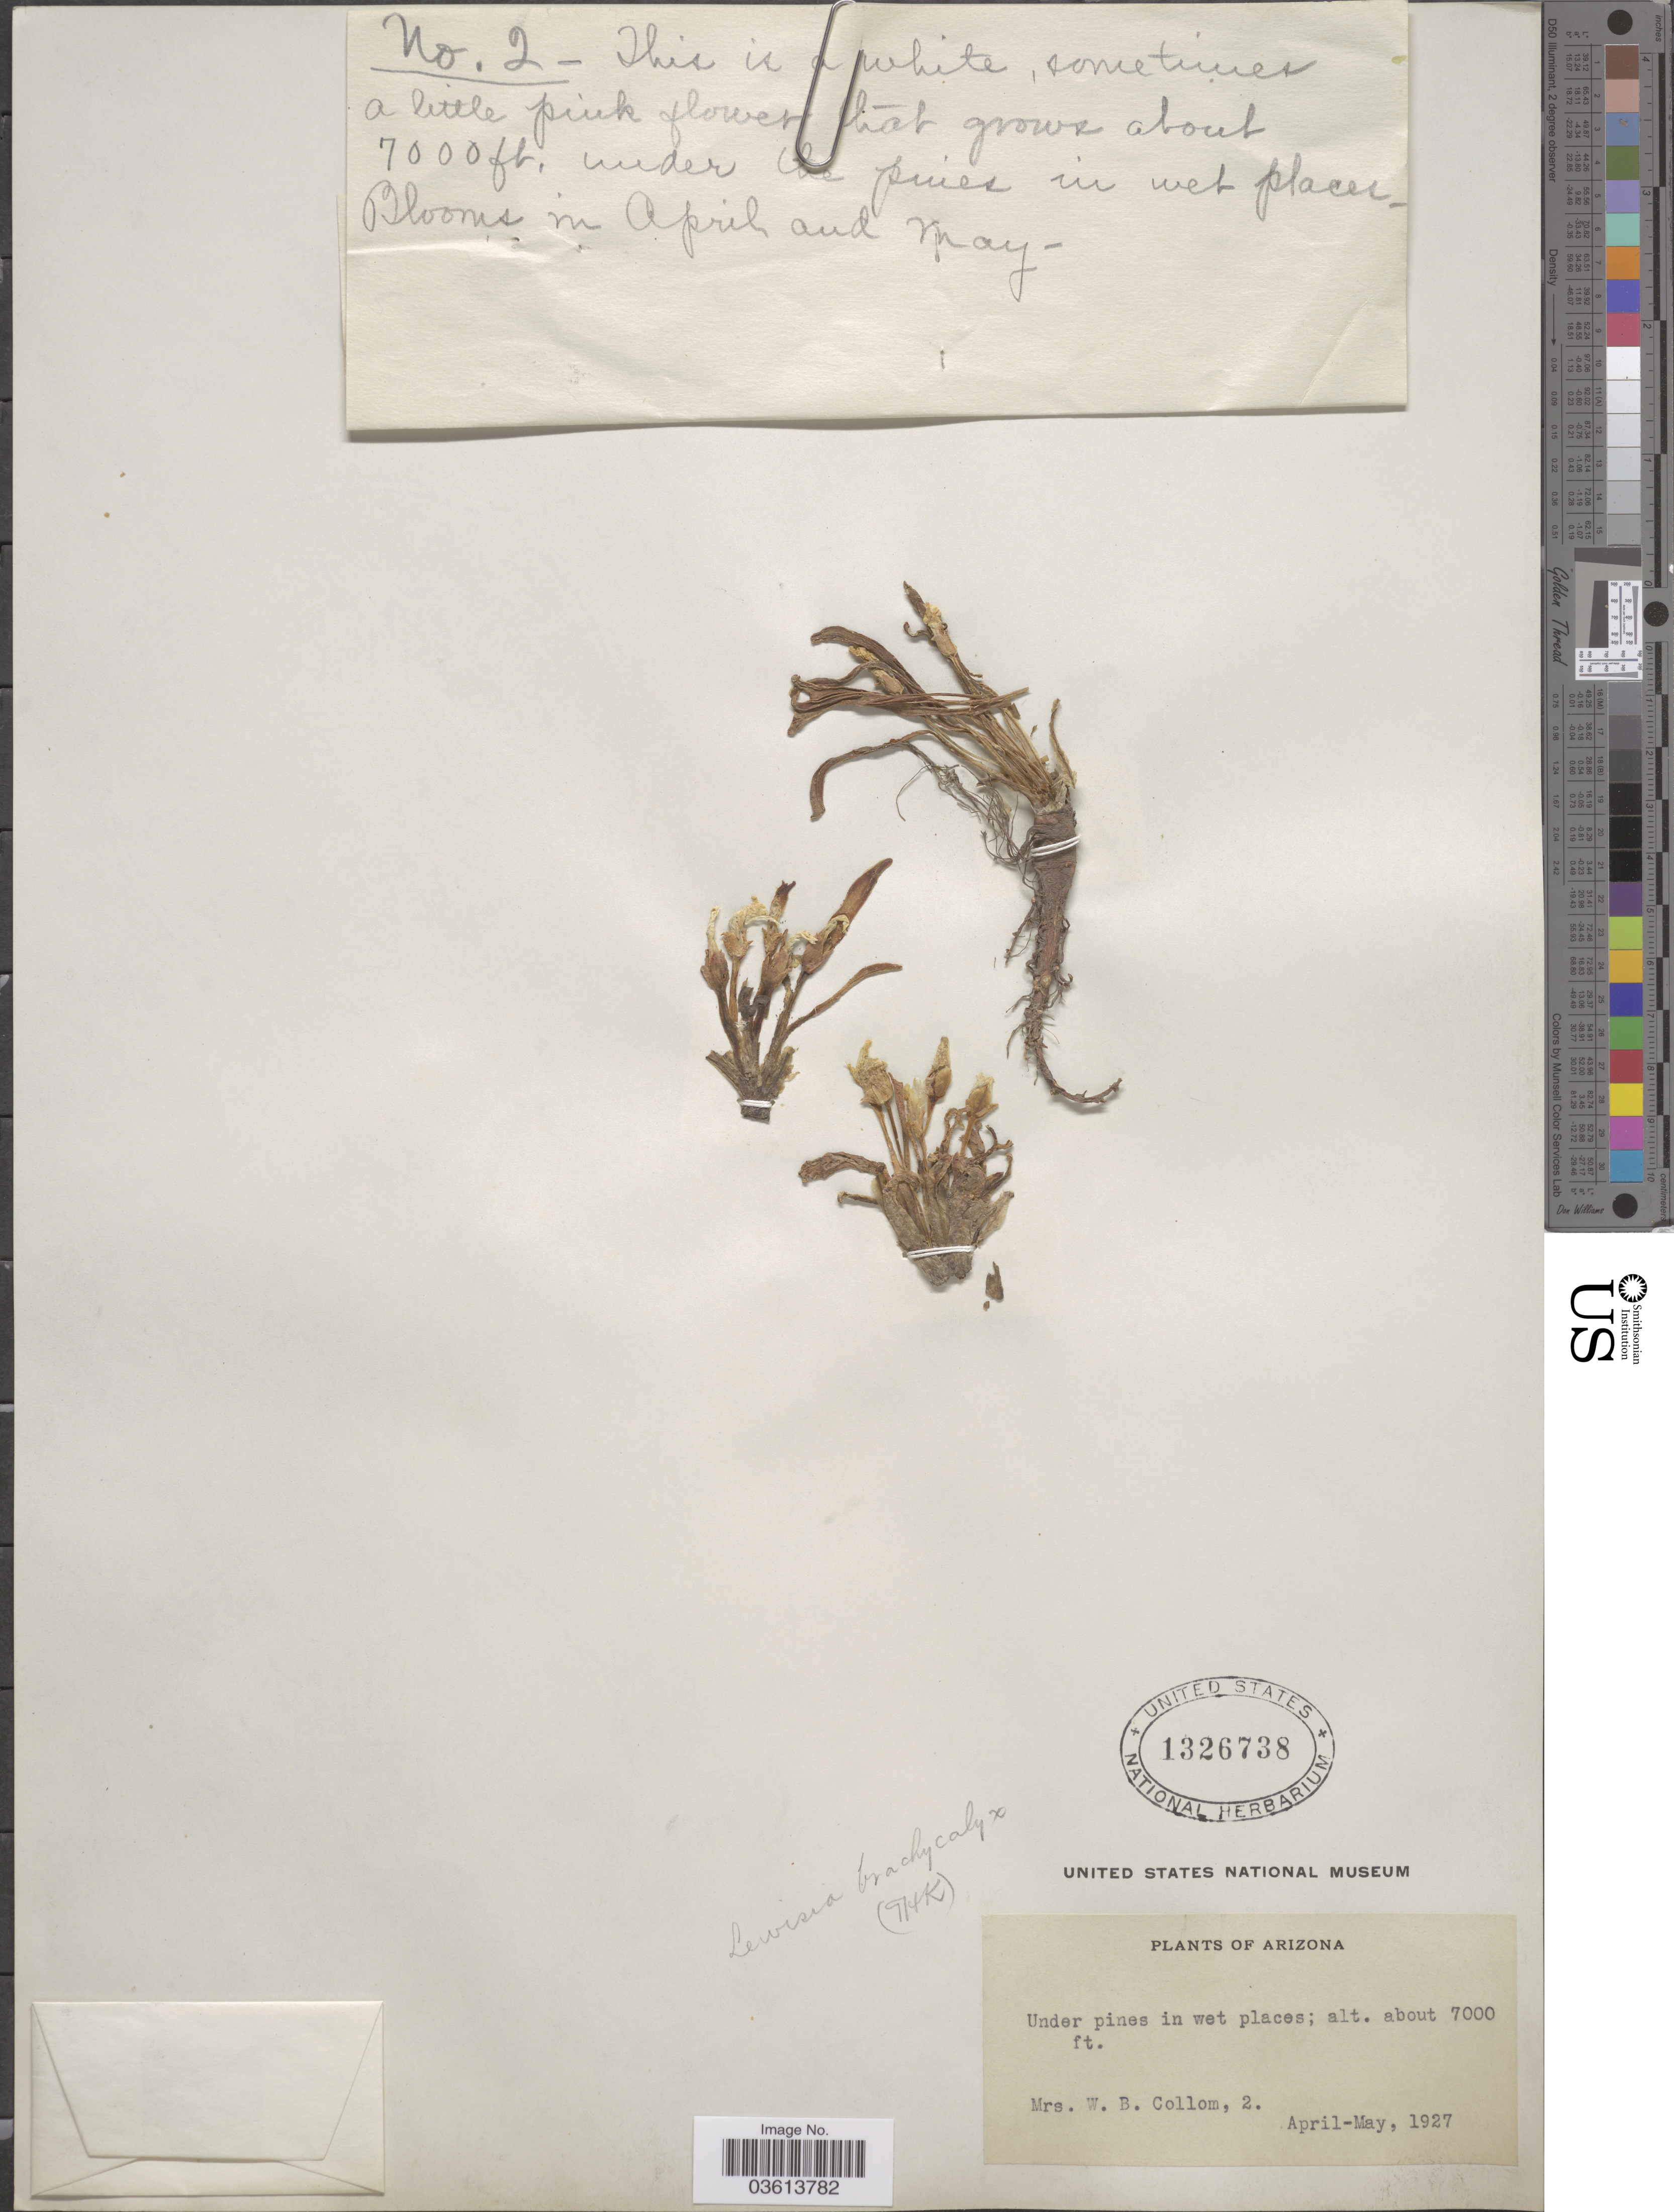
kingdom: Plantae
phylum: Tracheophyta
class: Magnoliopsida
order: Caryophyllales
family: Montiaceae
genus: Lewisia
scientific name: Lewisia brachycalyx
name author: Engelm. ex A. Gray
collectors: W. Collom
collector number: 2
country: United States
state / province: Arizona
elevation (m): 2134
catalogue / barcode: US 1326738